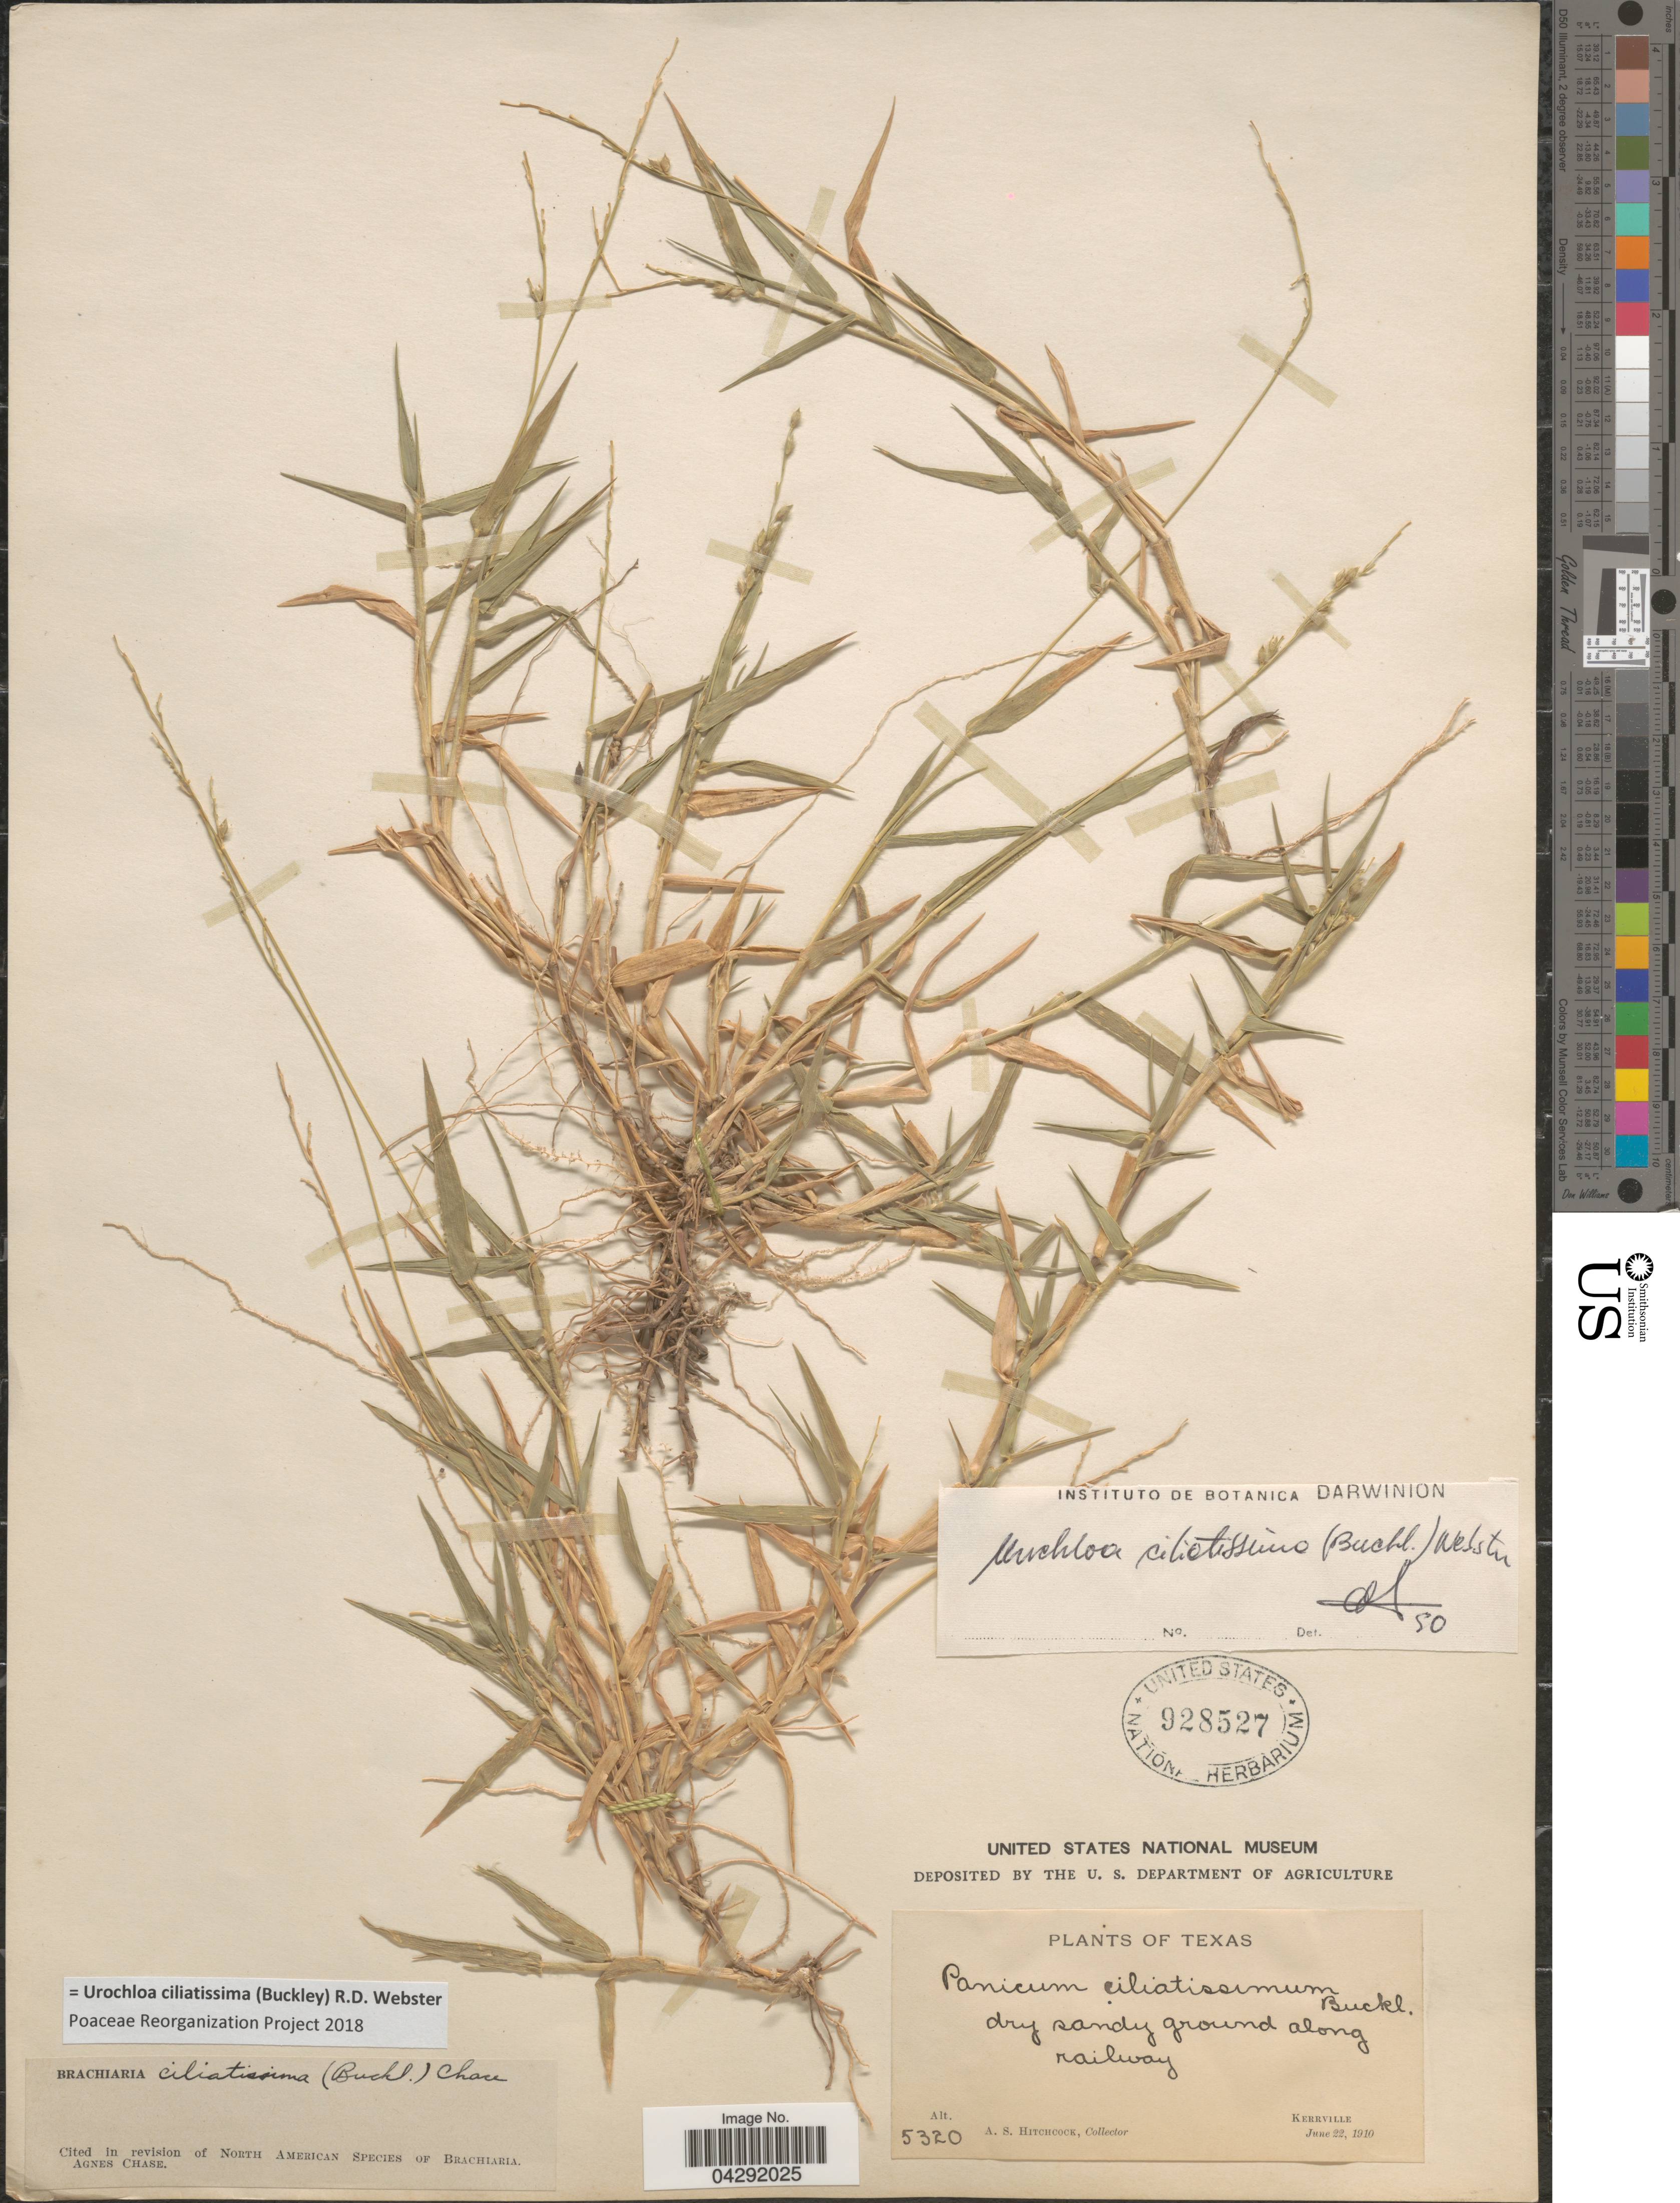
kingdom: Plantae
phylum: Tracheophyta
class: Liliopsida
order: Poales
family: Poaceae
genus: Urochloa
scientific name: Urochloa ciliatissima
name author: (Buckley) R.D. Webster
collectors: A. S. Hitchcock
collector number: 5320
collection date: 1910-06-22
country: United States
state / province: Texas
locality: Dry sandy ground along railway. Kerrville.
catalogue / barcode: US 928527